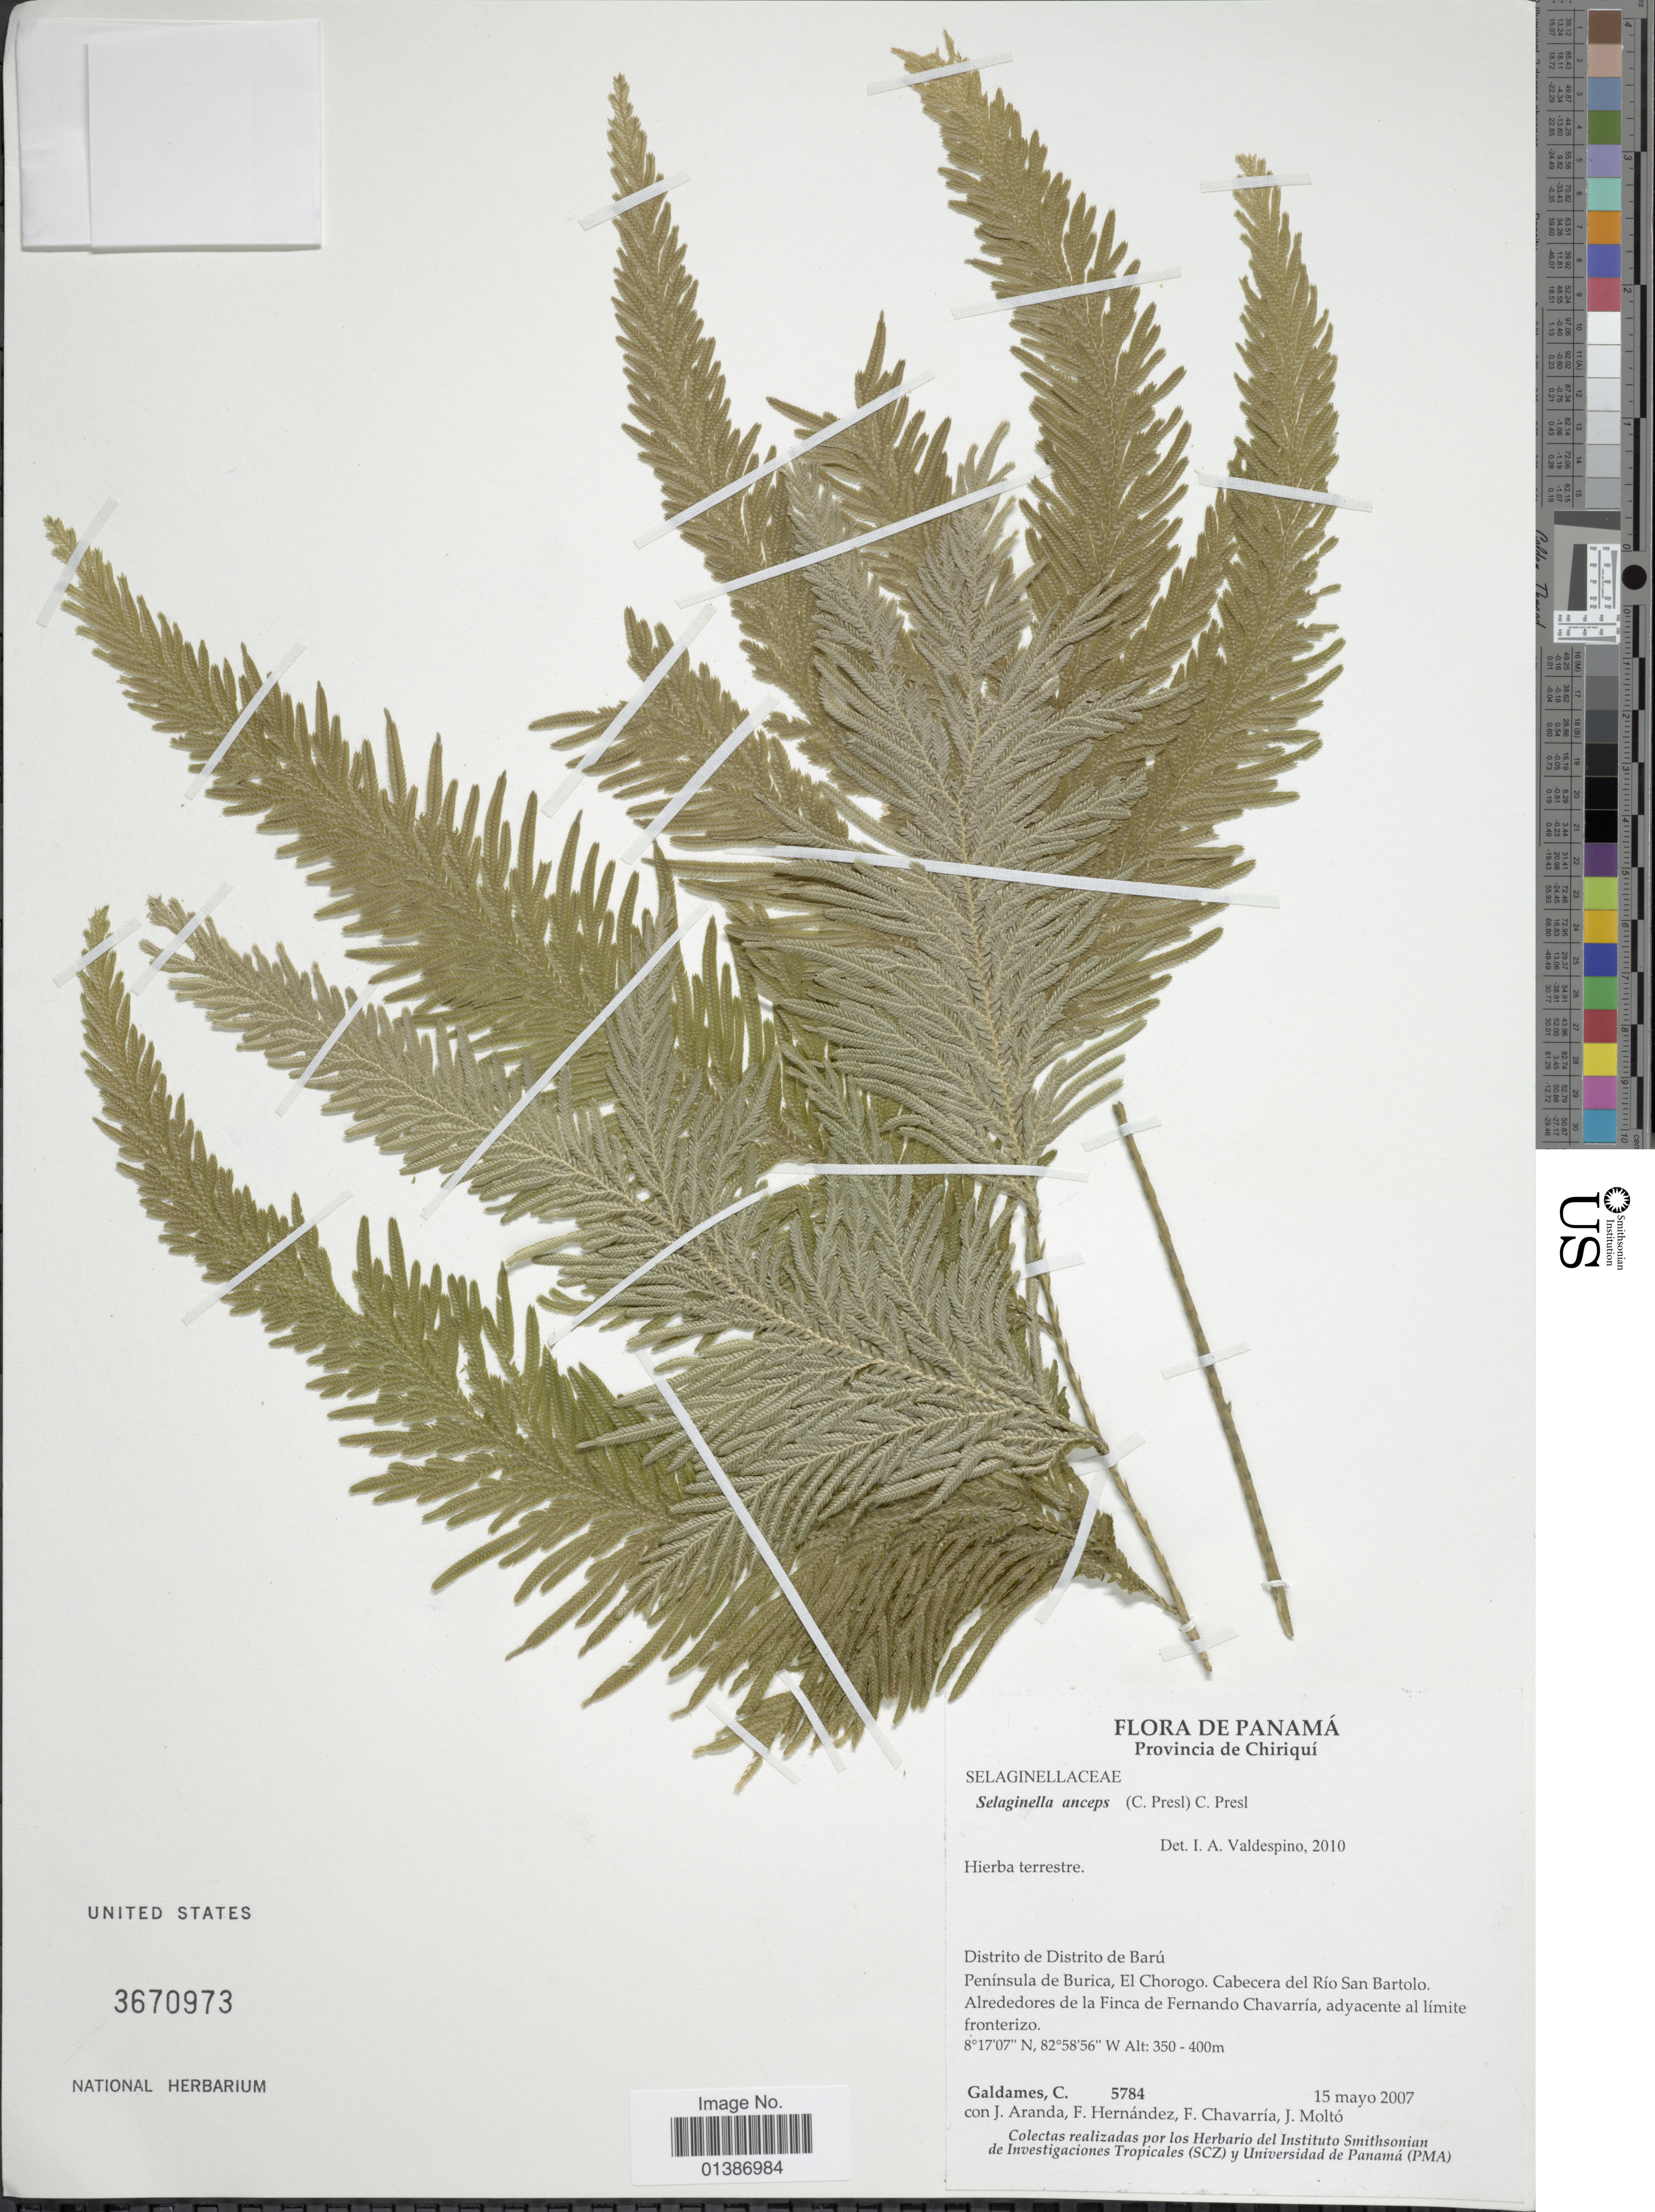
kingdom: Plantae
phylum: Tracheophyta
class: Lycopodiopsida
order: Selaginellales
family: Selaginellaceae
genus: Selaginella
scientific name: Selaginella anceps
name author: (C. Presl)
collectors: C. Galdames, J. Aranda, F. Hernández, F. Chavarria & J. Moltó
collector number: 5784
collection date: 2007-05-15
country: Panama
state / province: Chiriqui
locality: Distrito de Distrito de Barú, península de Burica, El Chorogo, cabecera del Río San Bartolo, alrededores de la Finca de Fernando Chavarría, adyacente al límite fronterizo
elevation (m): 350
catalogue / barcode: US 3670973